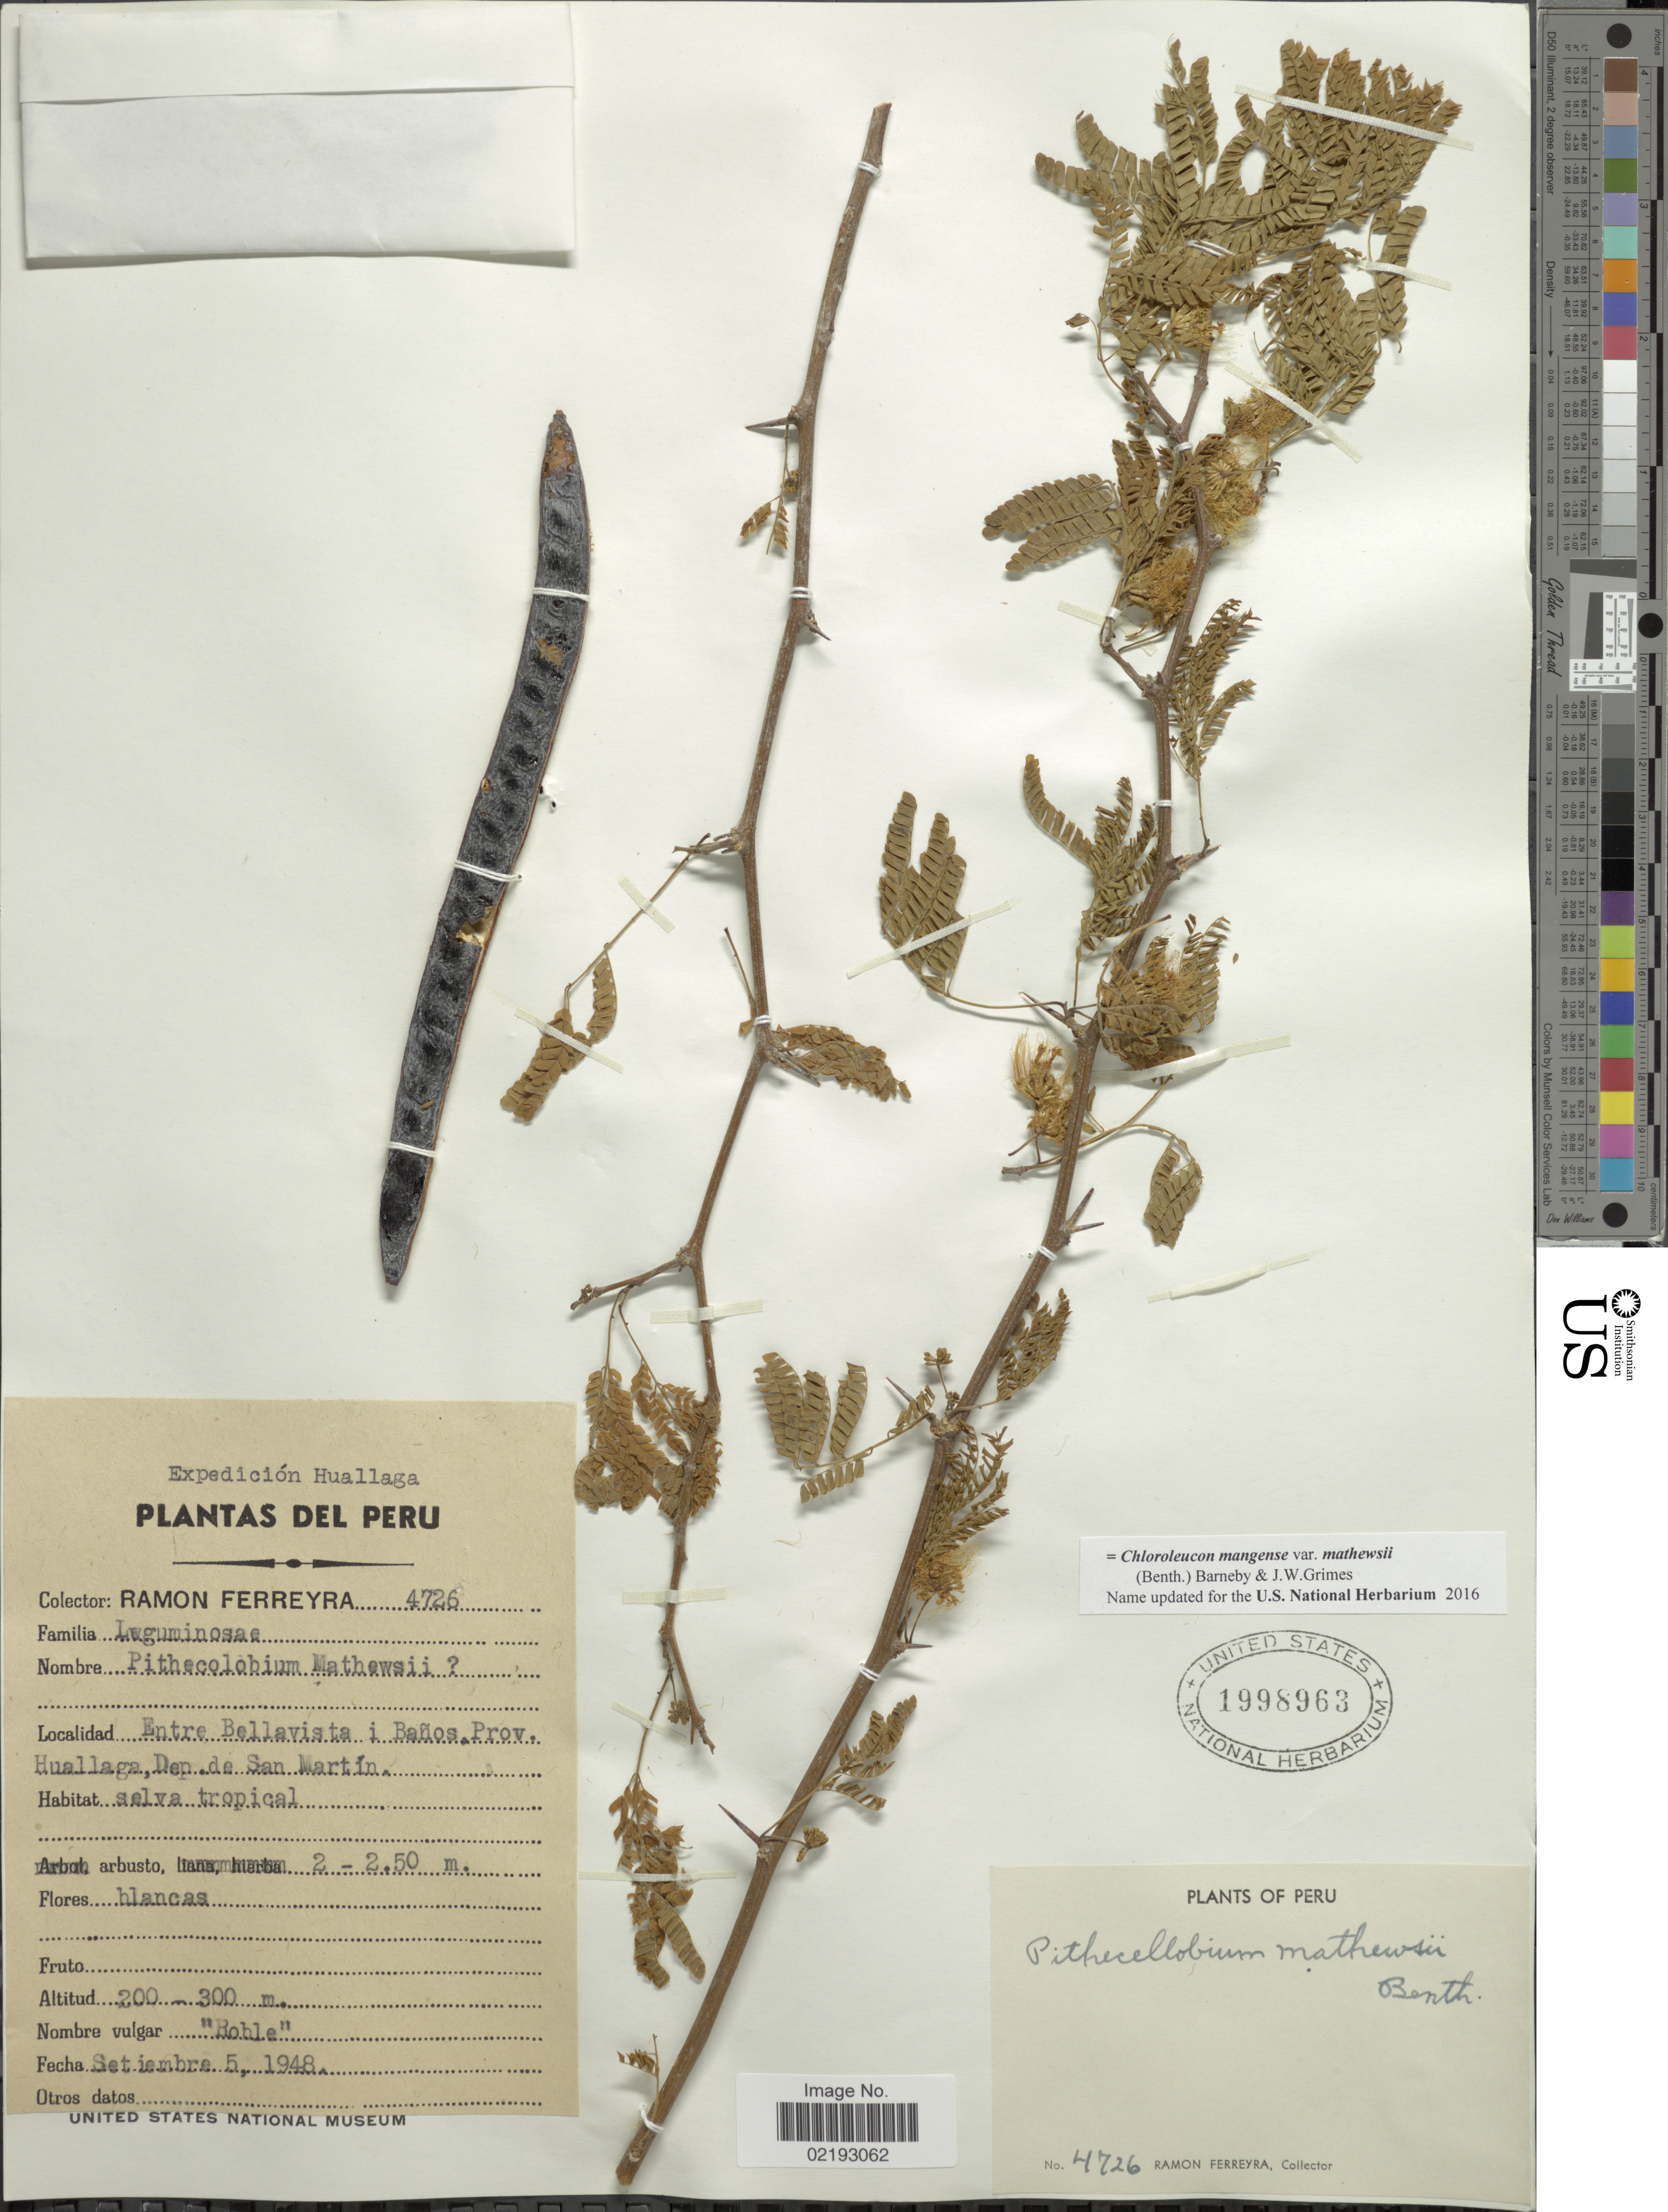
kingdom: Plantae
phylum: Tracheophyta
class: Magnoliopsida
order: Fabales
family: Fabaceae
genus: Chloroleucon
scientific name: Chloroleucon mangense var. mathewsii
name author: (Benth.) Barneby & J.W. Grimes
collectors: R. A. Ferreyra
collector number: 4726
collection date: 1948-09-05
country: Peru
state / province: San Martín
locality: Entre Bellavista i Banos, Prov. Huallaga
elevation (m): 200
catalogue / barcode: US 1998963